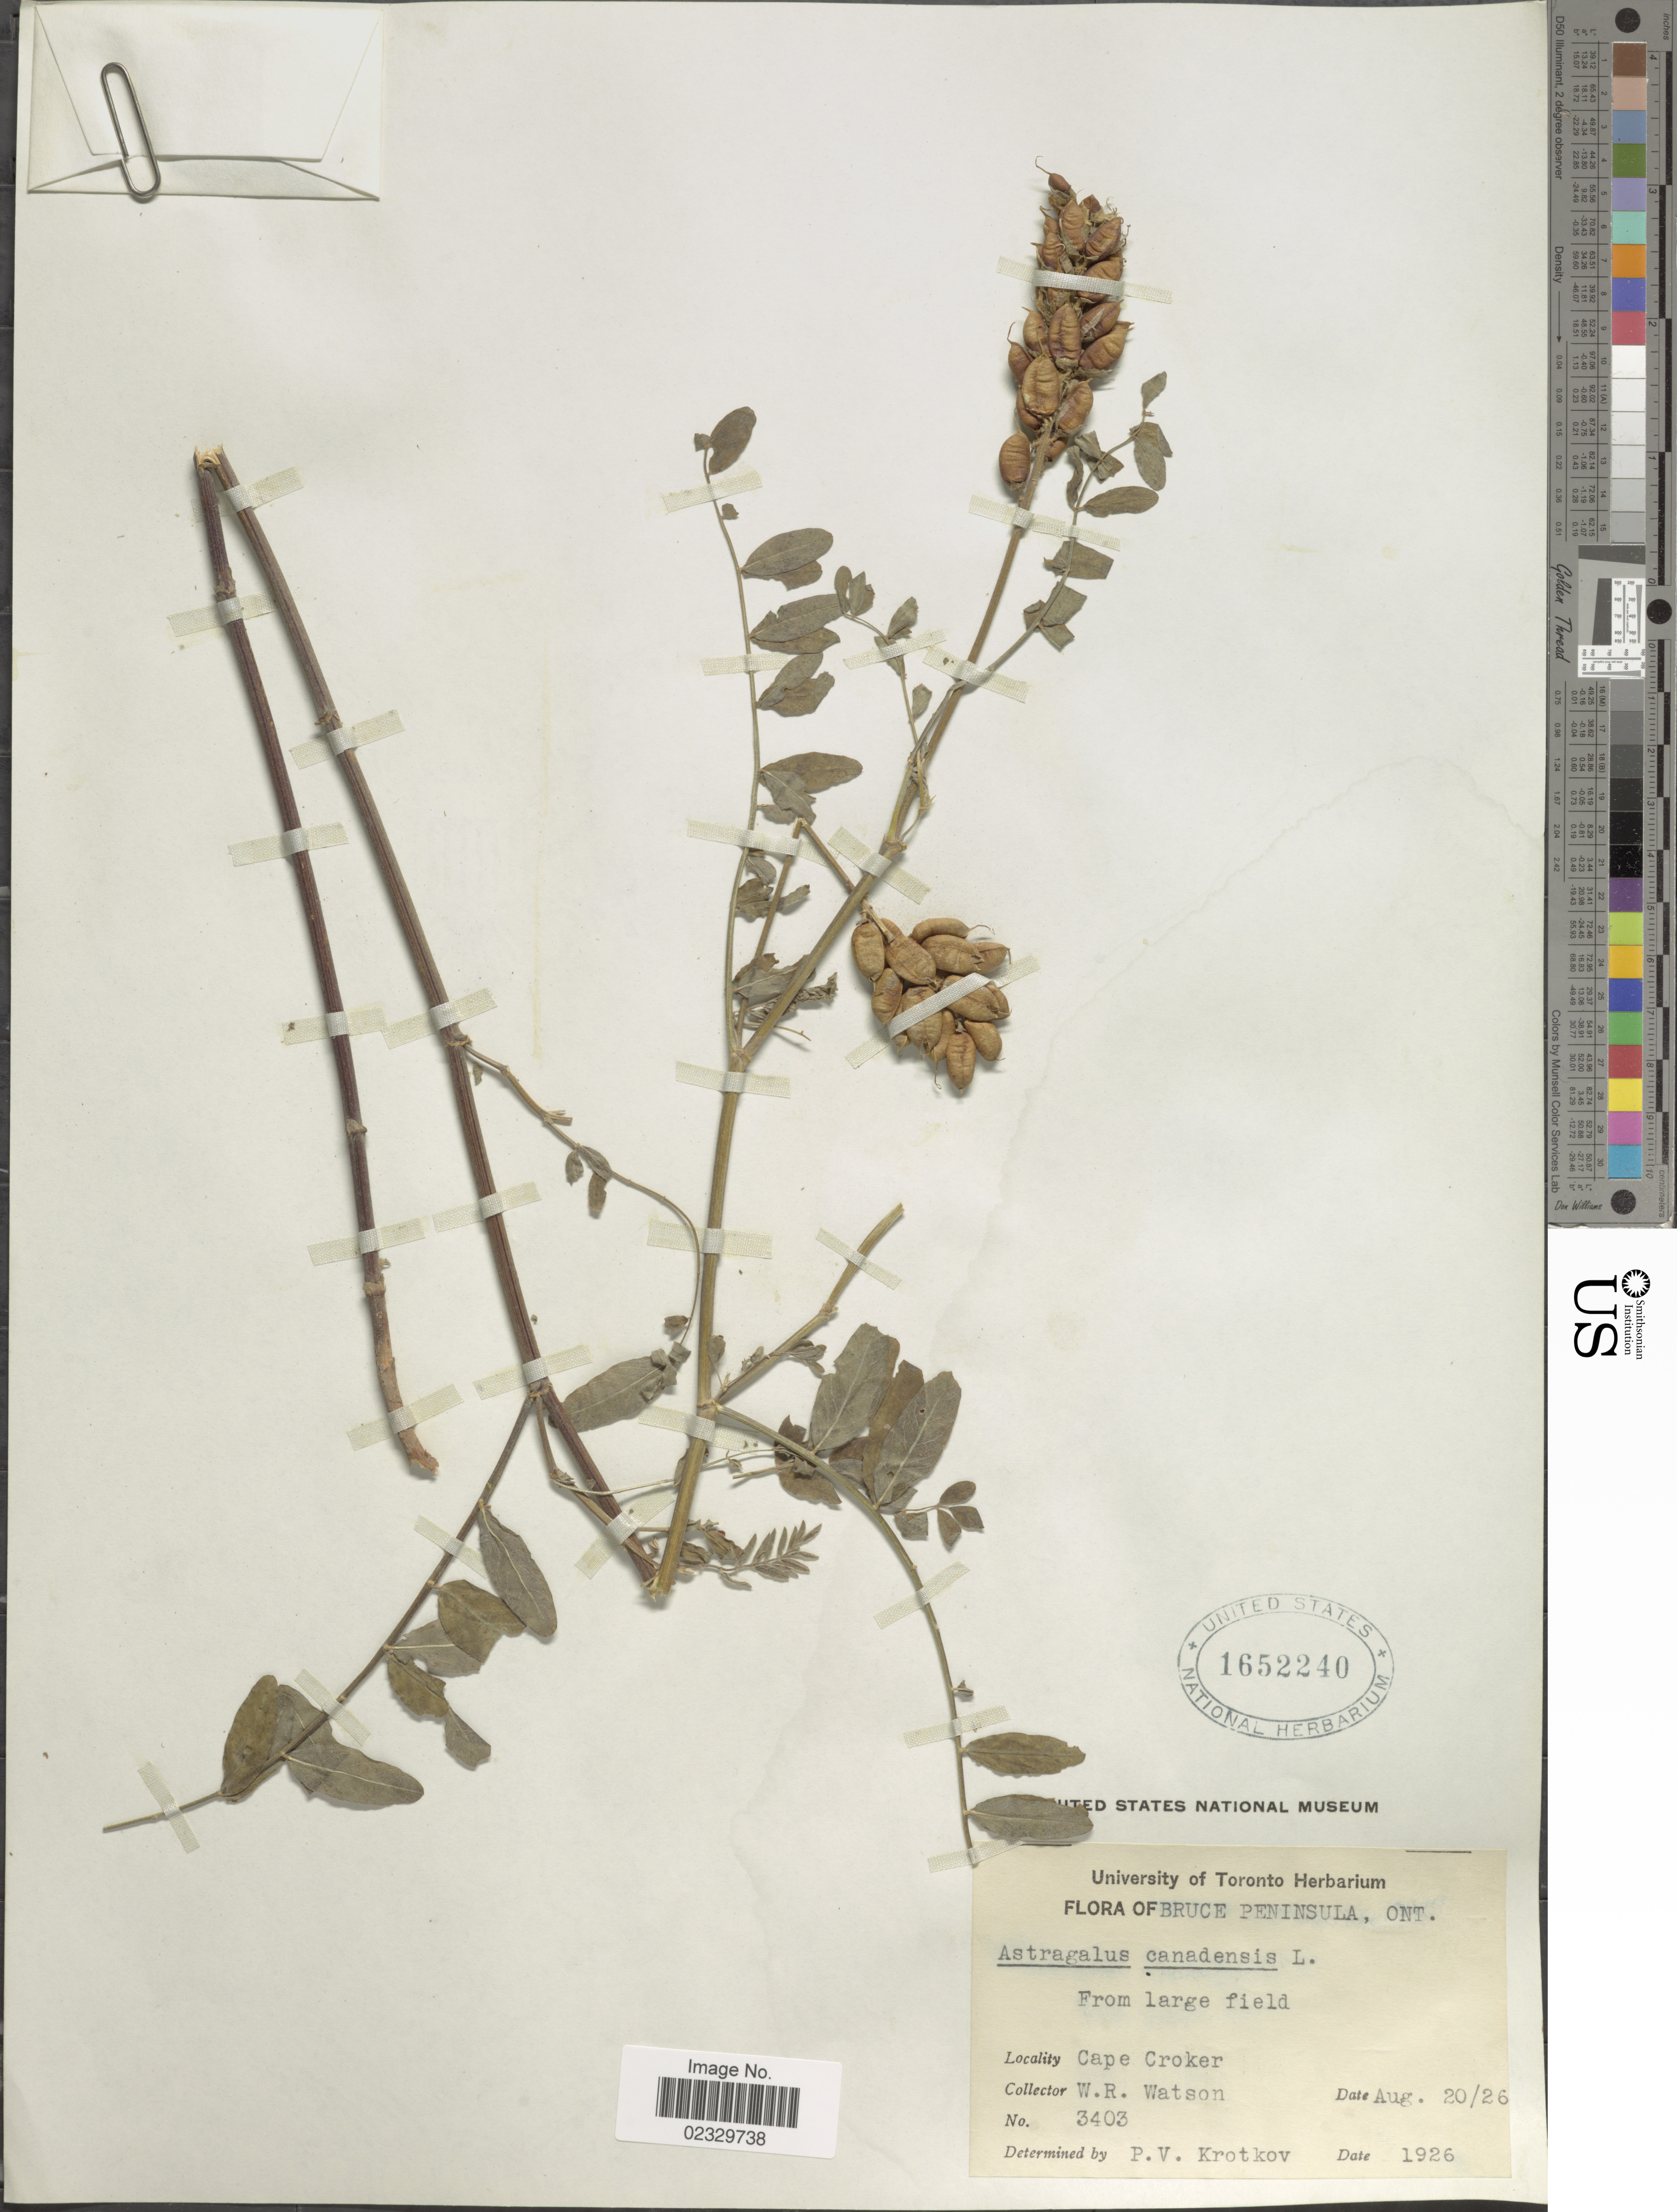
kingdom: Plantae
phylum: Tracheophyta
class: Magnoliopsida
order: Fabales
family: Fabaceae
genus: Astragalus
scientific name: Astragalus canadensis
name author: L.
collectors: W. R. Watson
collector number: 3403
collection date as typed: Transcribed d/m/y: 20/8/26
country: Canada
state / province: Ontario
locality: Bruce Peninsula, Ont., Cape Croker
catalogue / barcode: US 1652240